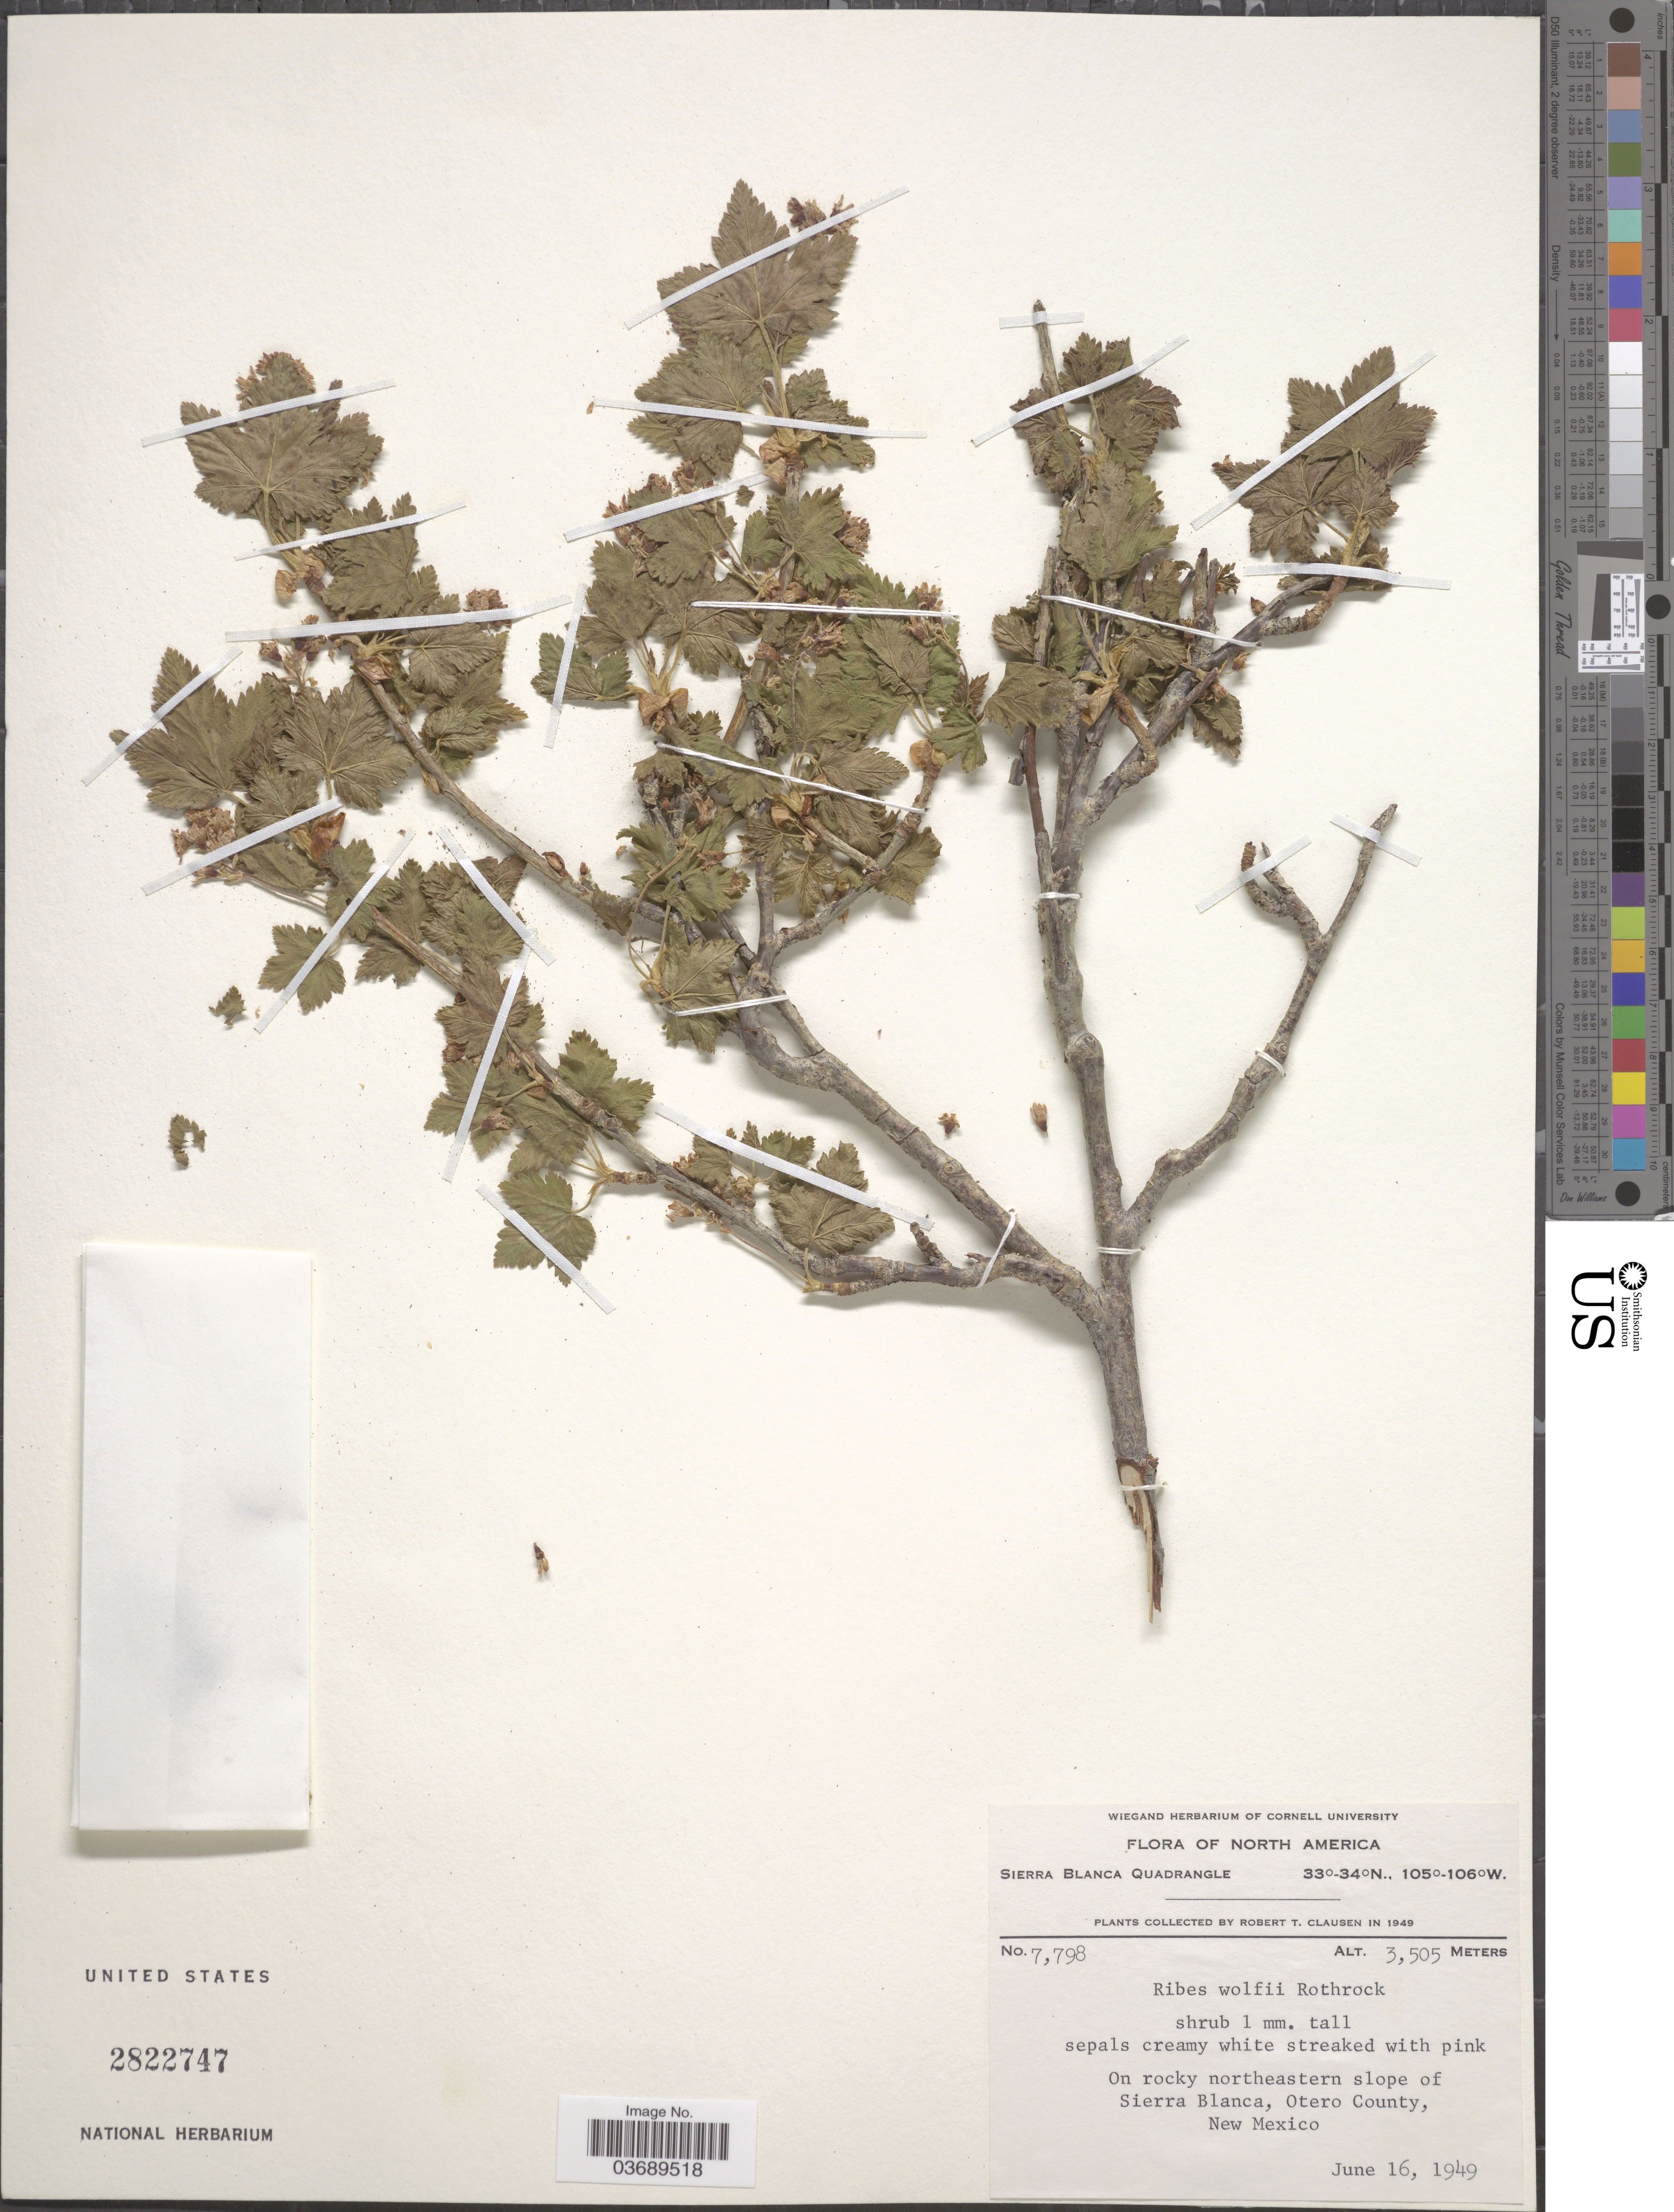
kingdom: Plantae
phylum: Tracheophyta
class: Magnoliopsida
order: Saxifragales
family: Grossulariaceae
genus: Ribes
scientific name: Ribes wolfii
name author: Rothr.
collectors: R. T. Clausen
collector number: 7798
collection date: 1949-06-16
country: United States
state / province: New Mexico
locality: Sierra Blanca Quadrangle. On rocky northeastern slope of Sierra Blanca, Otero County.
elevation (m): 3505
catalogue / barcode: US 2822747